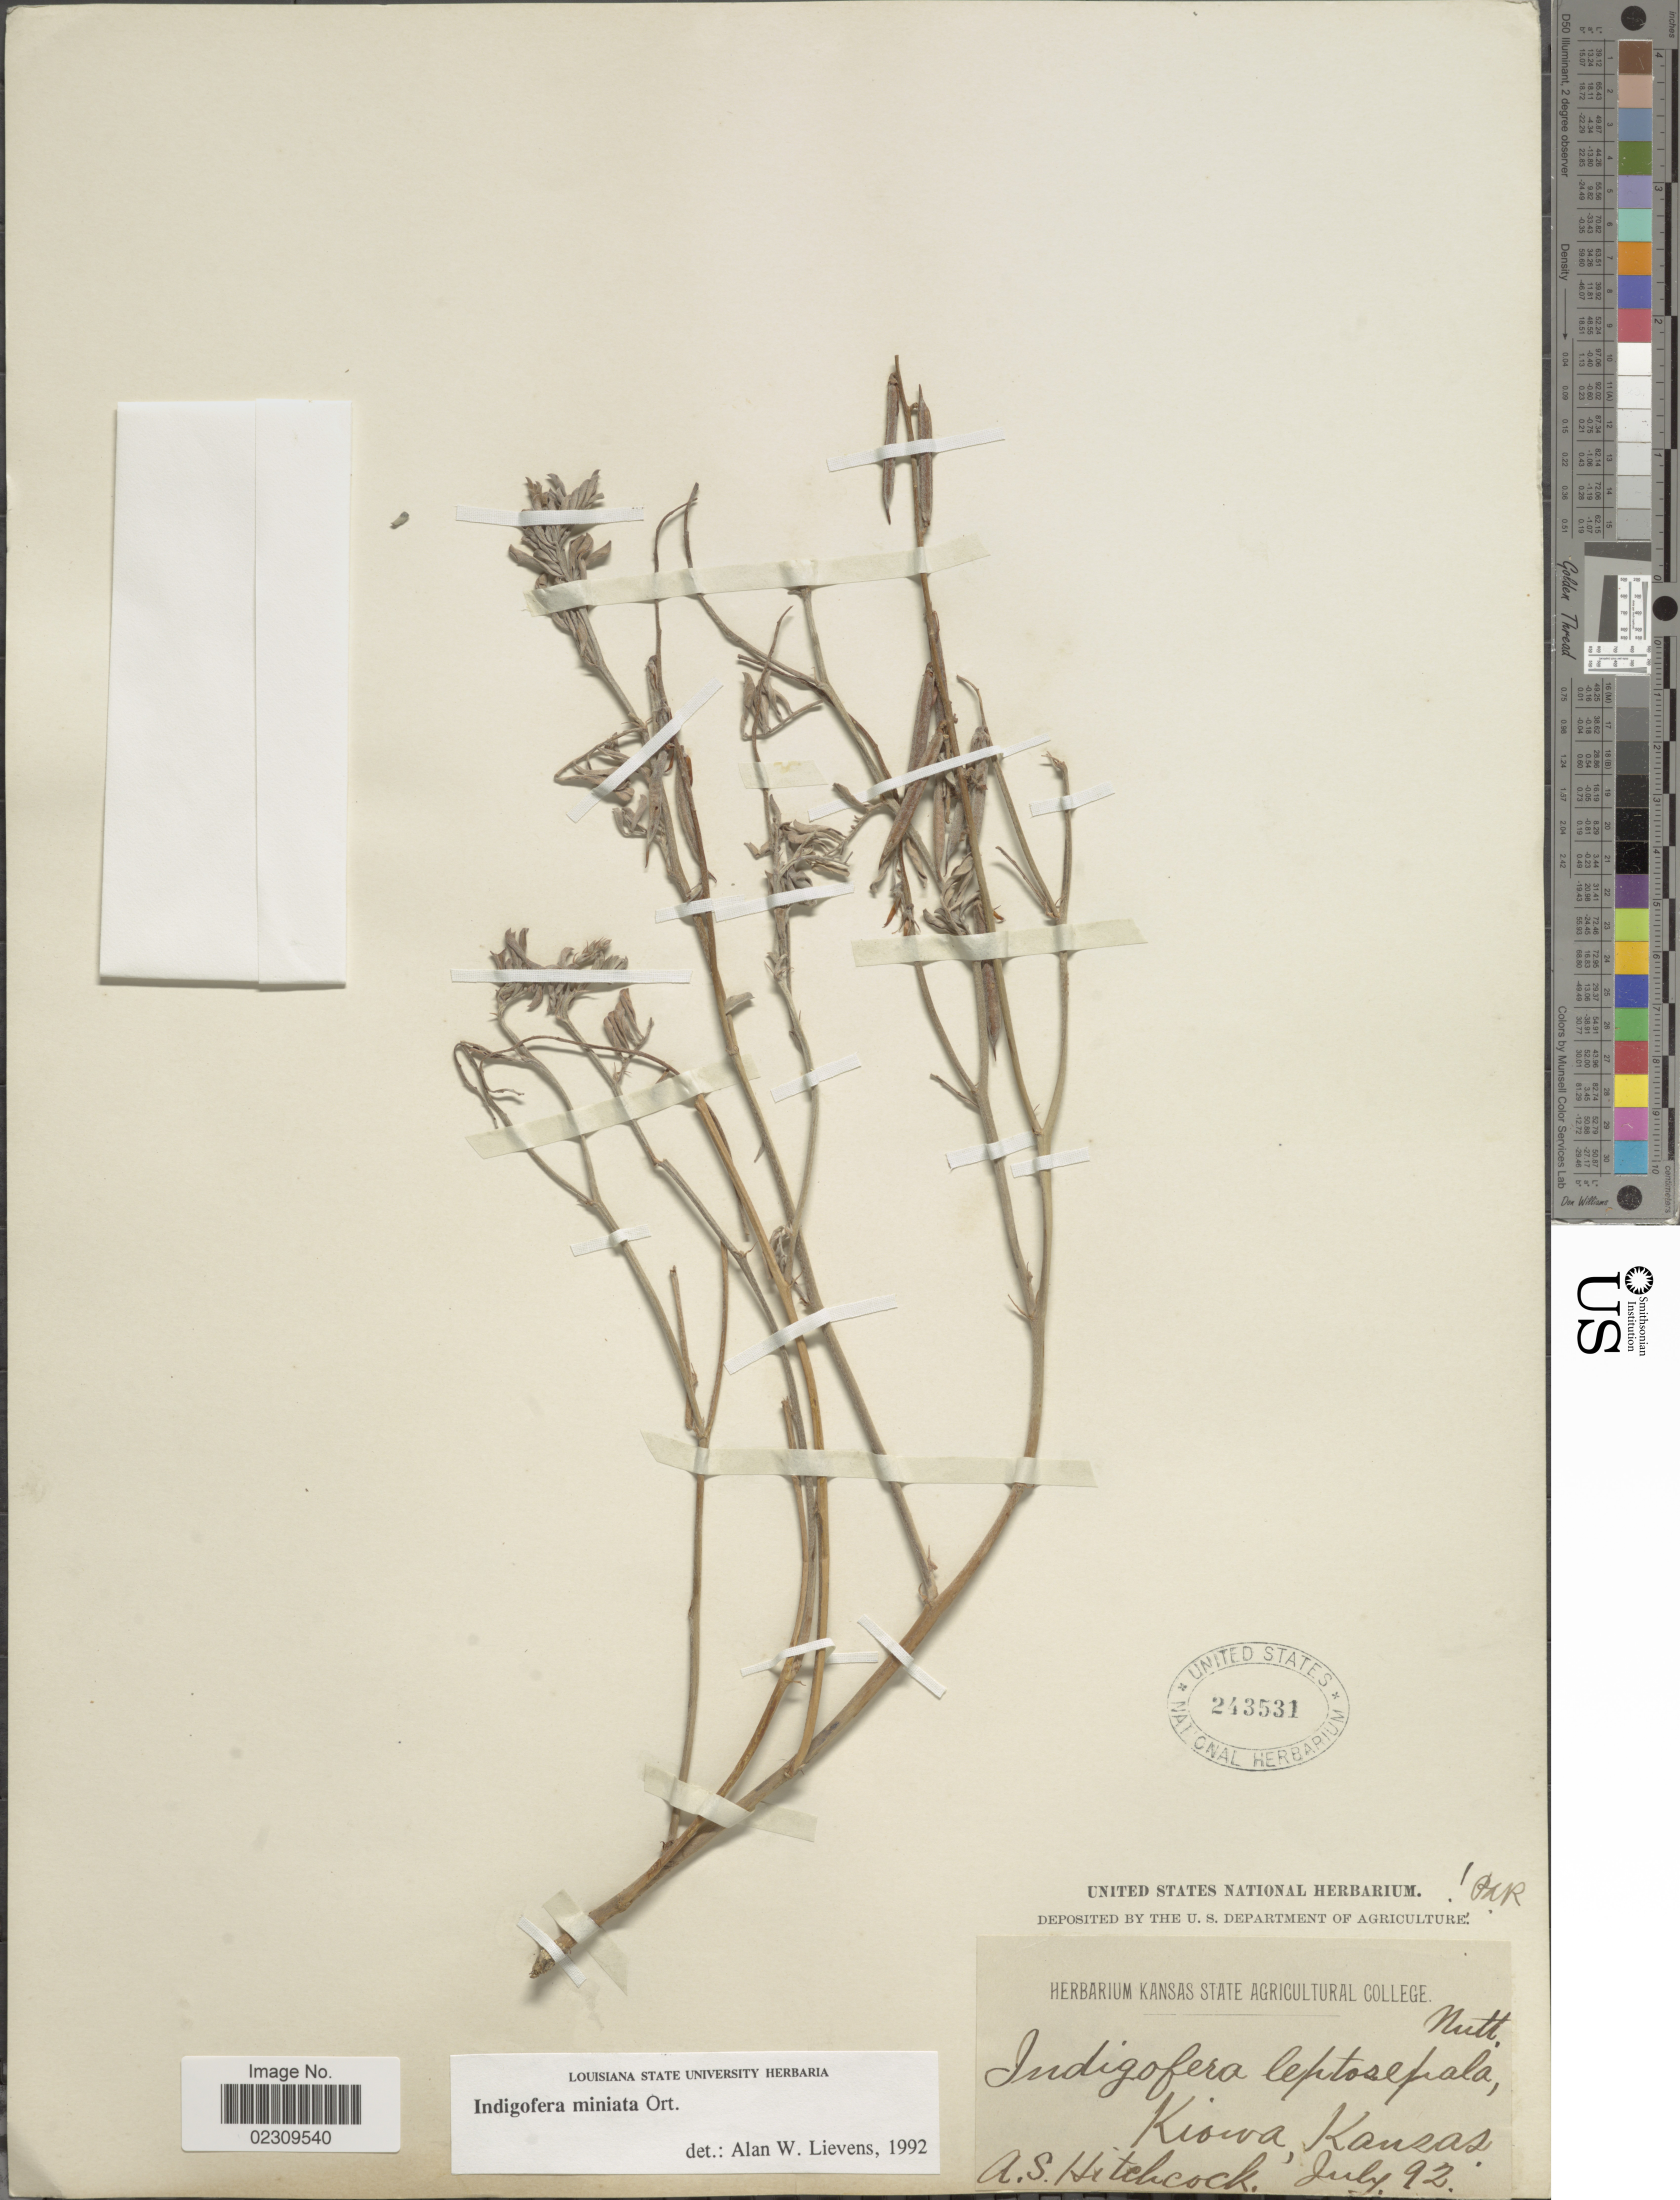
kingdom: Plantae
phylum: Tracheophyta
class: Magnoliopsida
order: Fabales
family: Fabaceae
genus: Indigofera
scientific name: Indigofera miniata var. leptosepala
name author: Ortega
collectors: A. S. Hitchcock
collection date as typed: Transcribed d/m/y: /7/92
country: United States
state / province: Kansas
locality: Kiowa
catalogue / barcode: US 243531